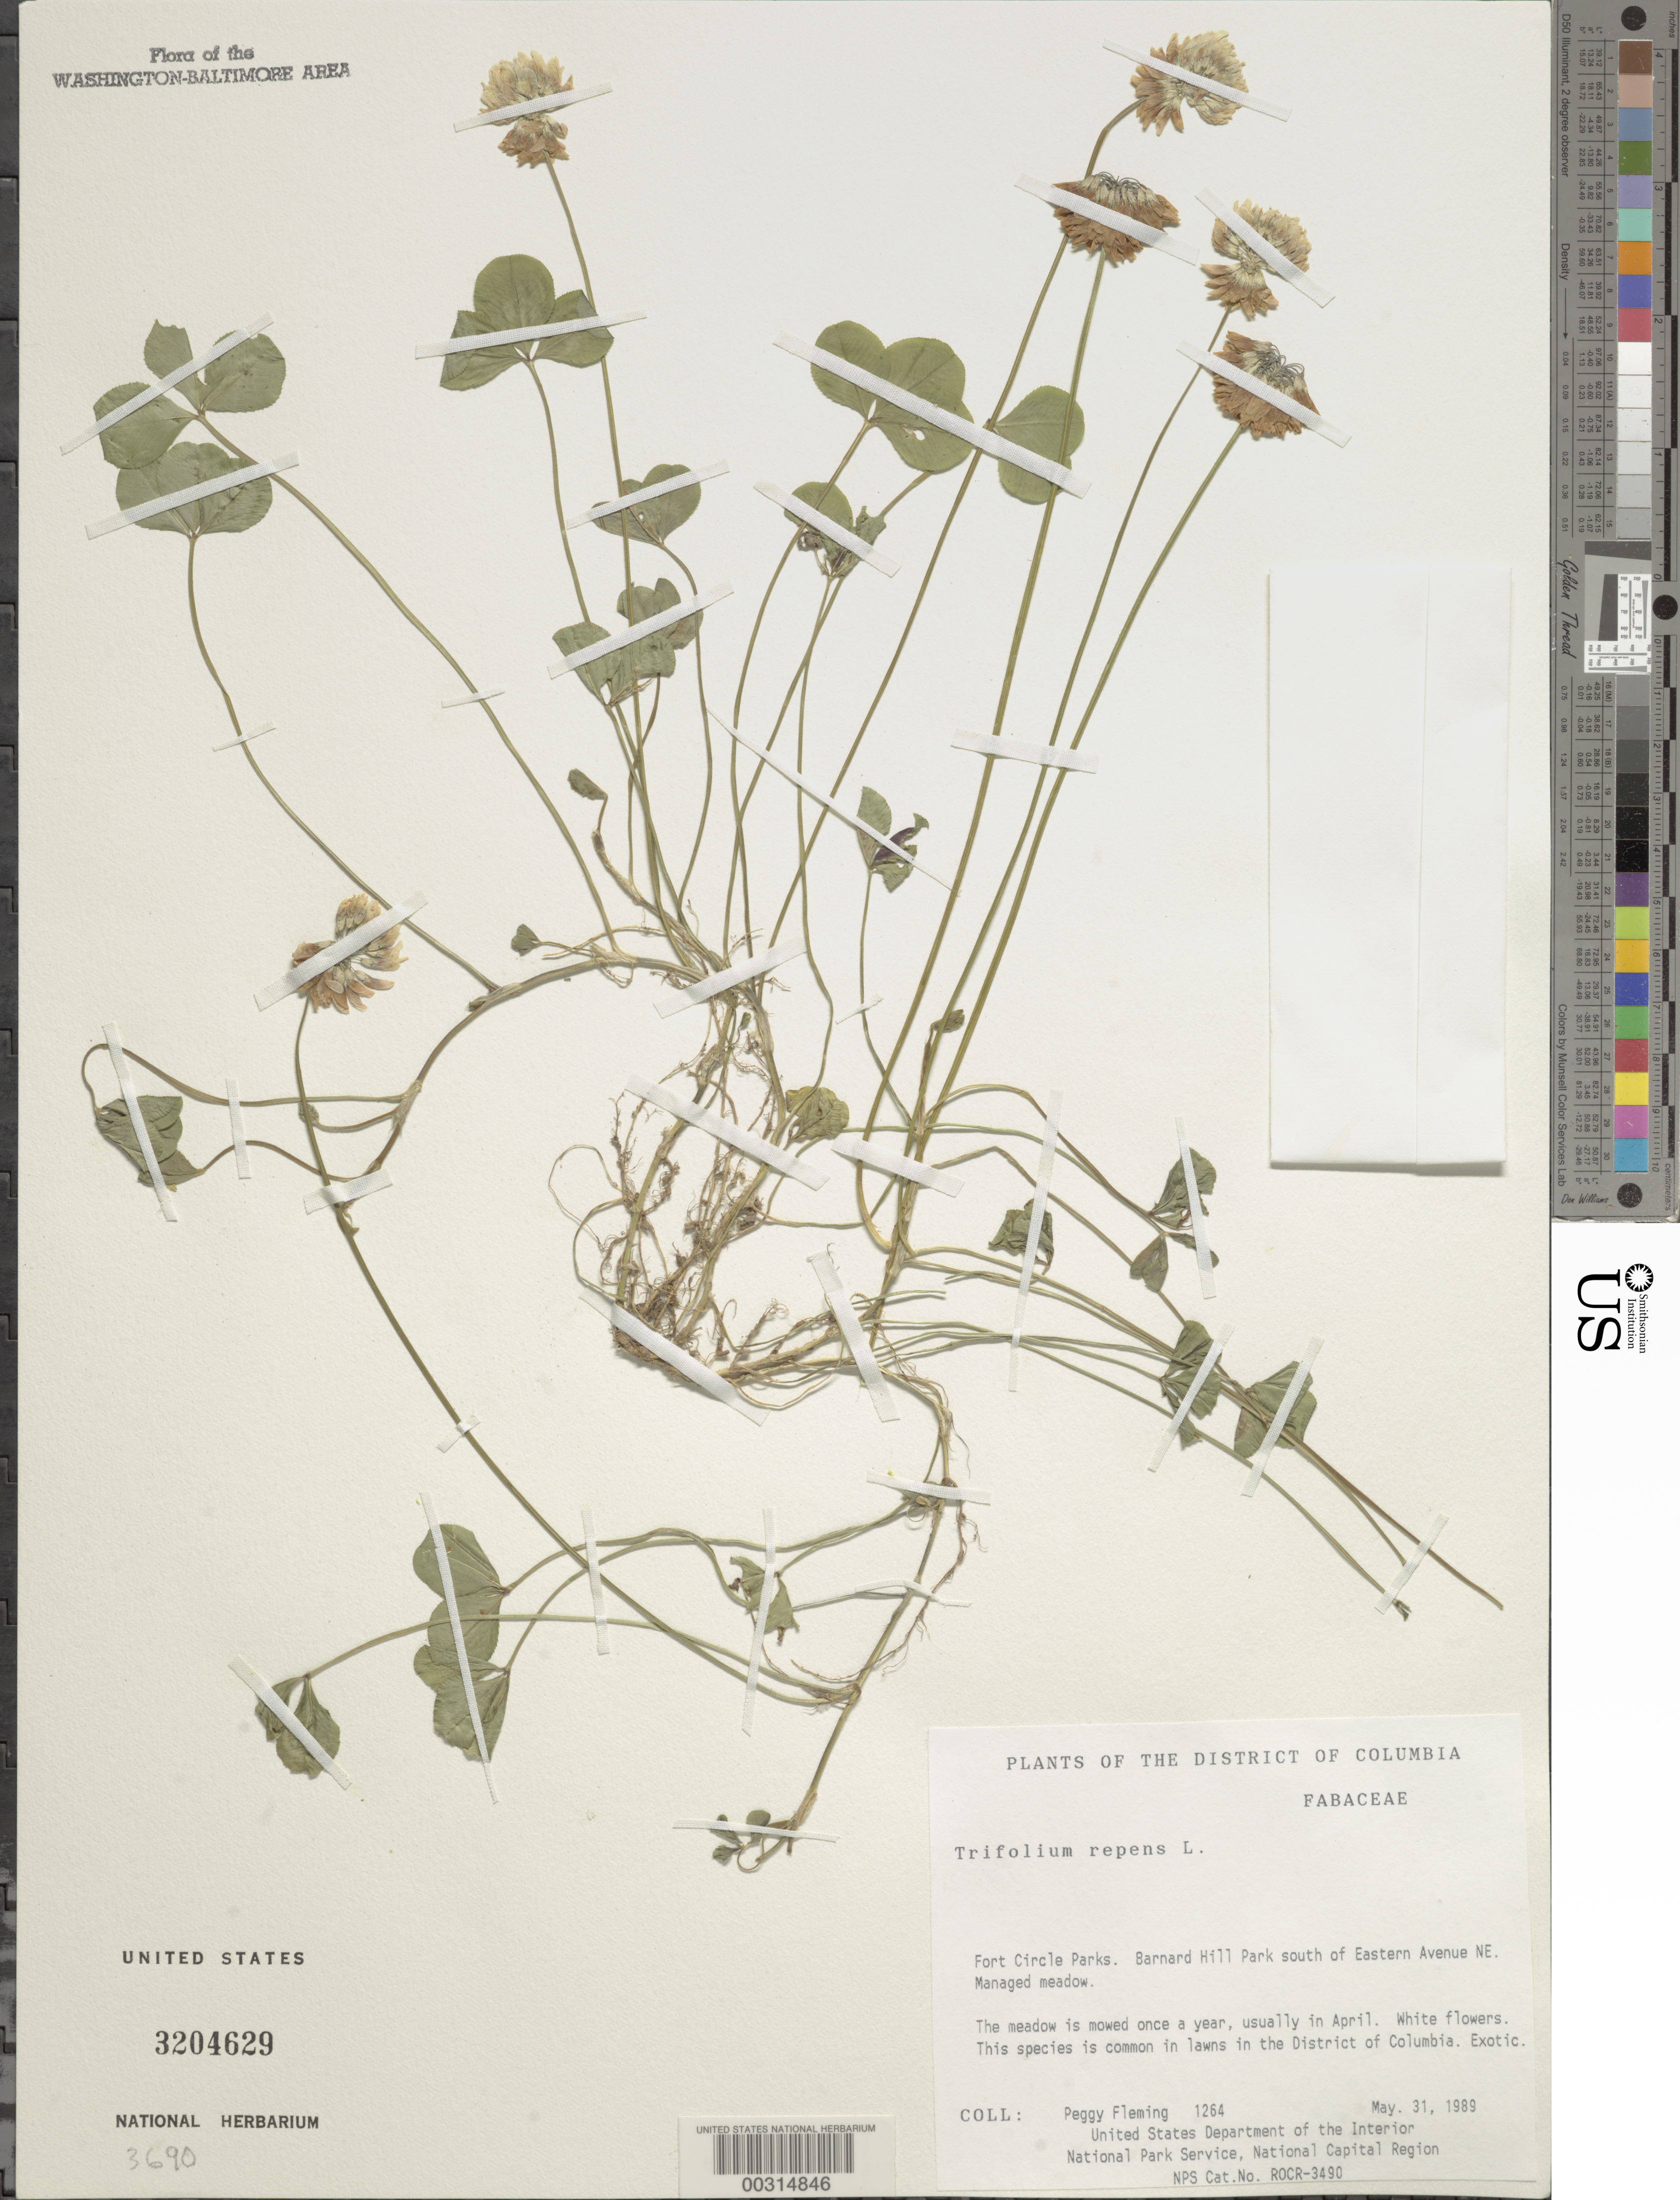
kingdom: Plantae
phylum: Tracheophyta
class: Magnoliopsida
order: Fabales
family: Fabaceae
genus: Trifolium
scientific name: Trifolium repens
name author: L.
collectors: P. Fleming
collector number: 1264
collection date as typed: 21 May 1989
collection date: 1989-05-21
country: United States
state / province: District of Columbia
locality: Fort Circle Parks, Barnard Hill Park S of E Ave NE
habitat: Managed meadow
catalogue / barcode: US 3204629